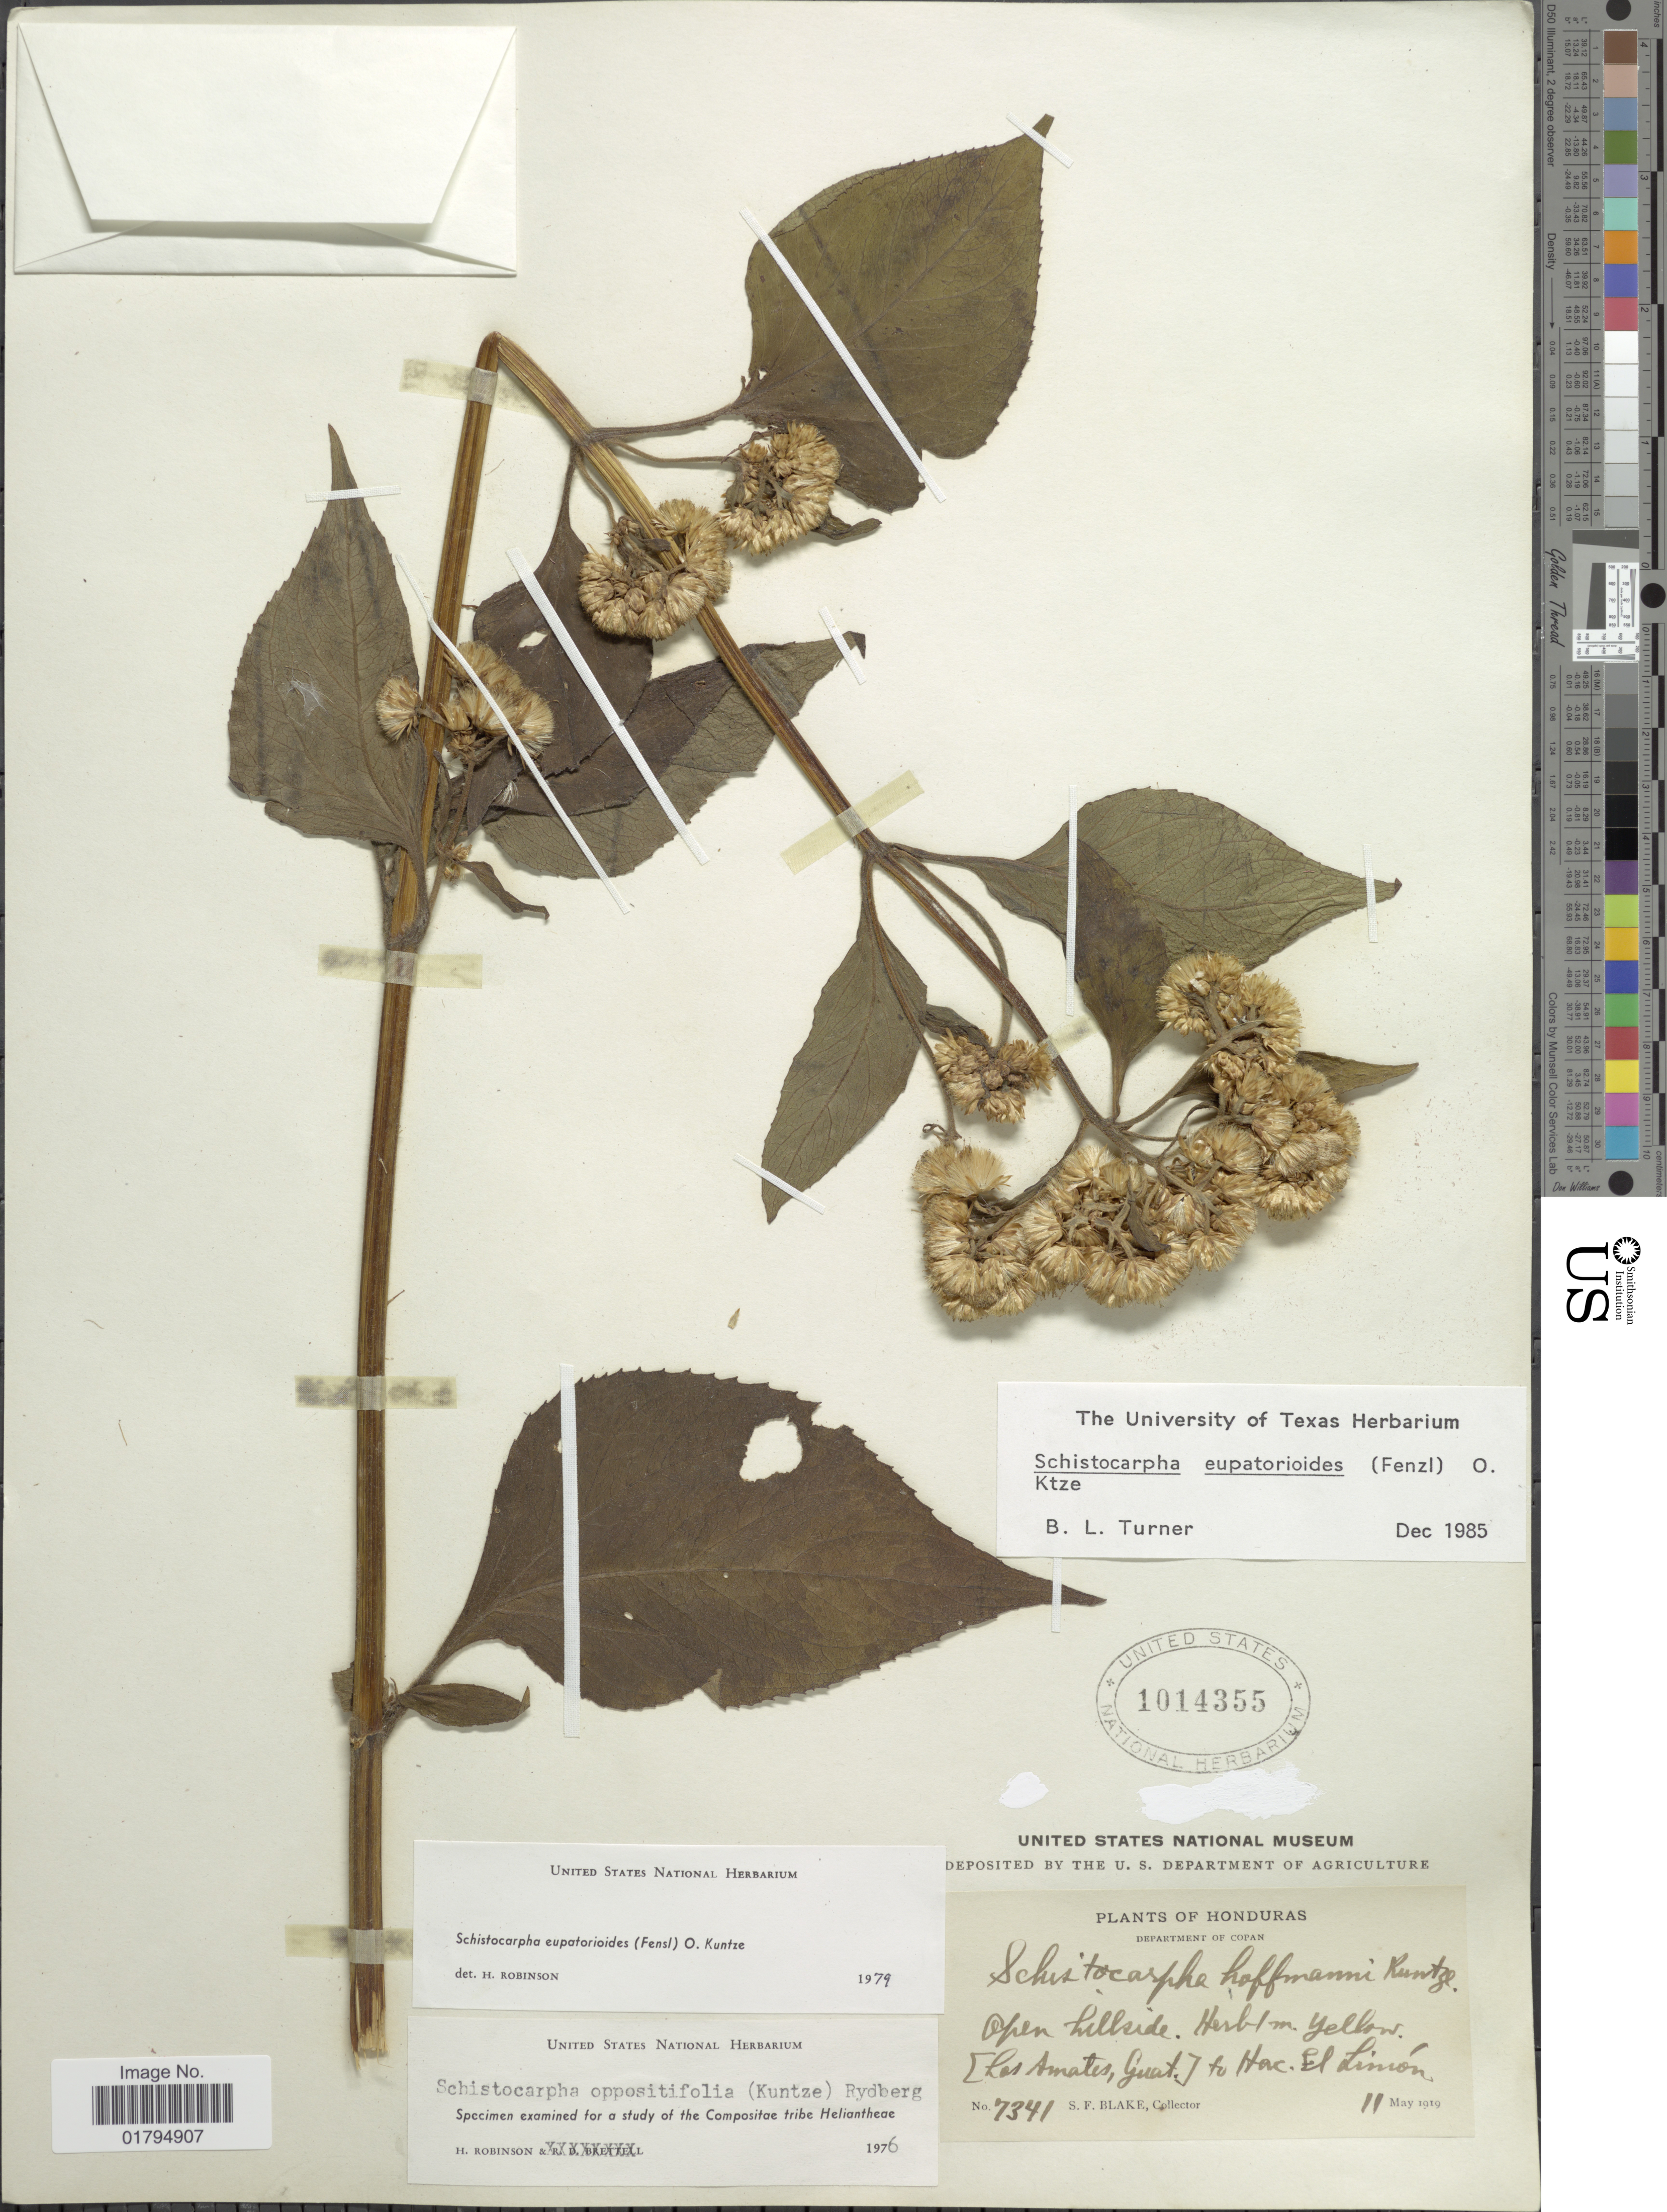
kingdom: Plantae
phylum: Tracheophyta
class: Magnoliopsida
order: Asterales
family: Asteraceae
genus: Schistocarpha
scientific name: Schistocarpha eupatorioides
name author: (Fenzl) Kuntze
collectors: S. Blake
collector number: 7341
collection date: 1919-05-11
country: Honduras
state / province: Copán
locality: [ Las Amates, Guat] to Hac. El Limon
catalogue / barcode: US 1014355